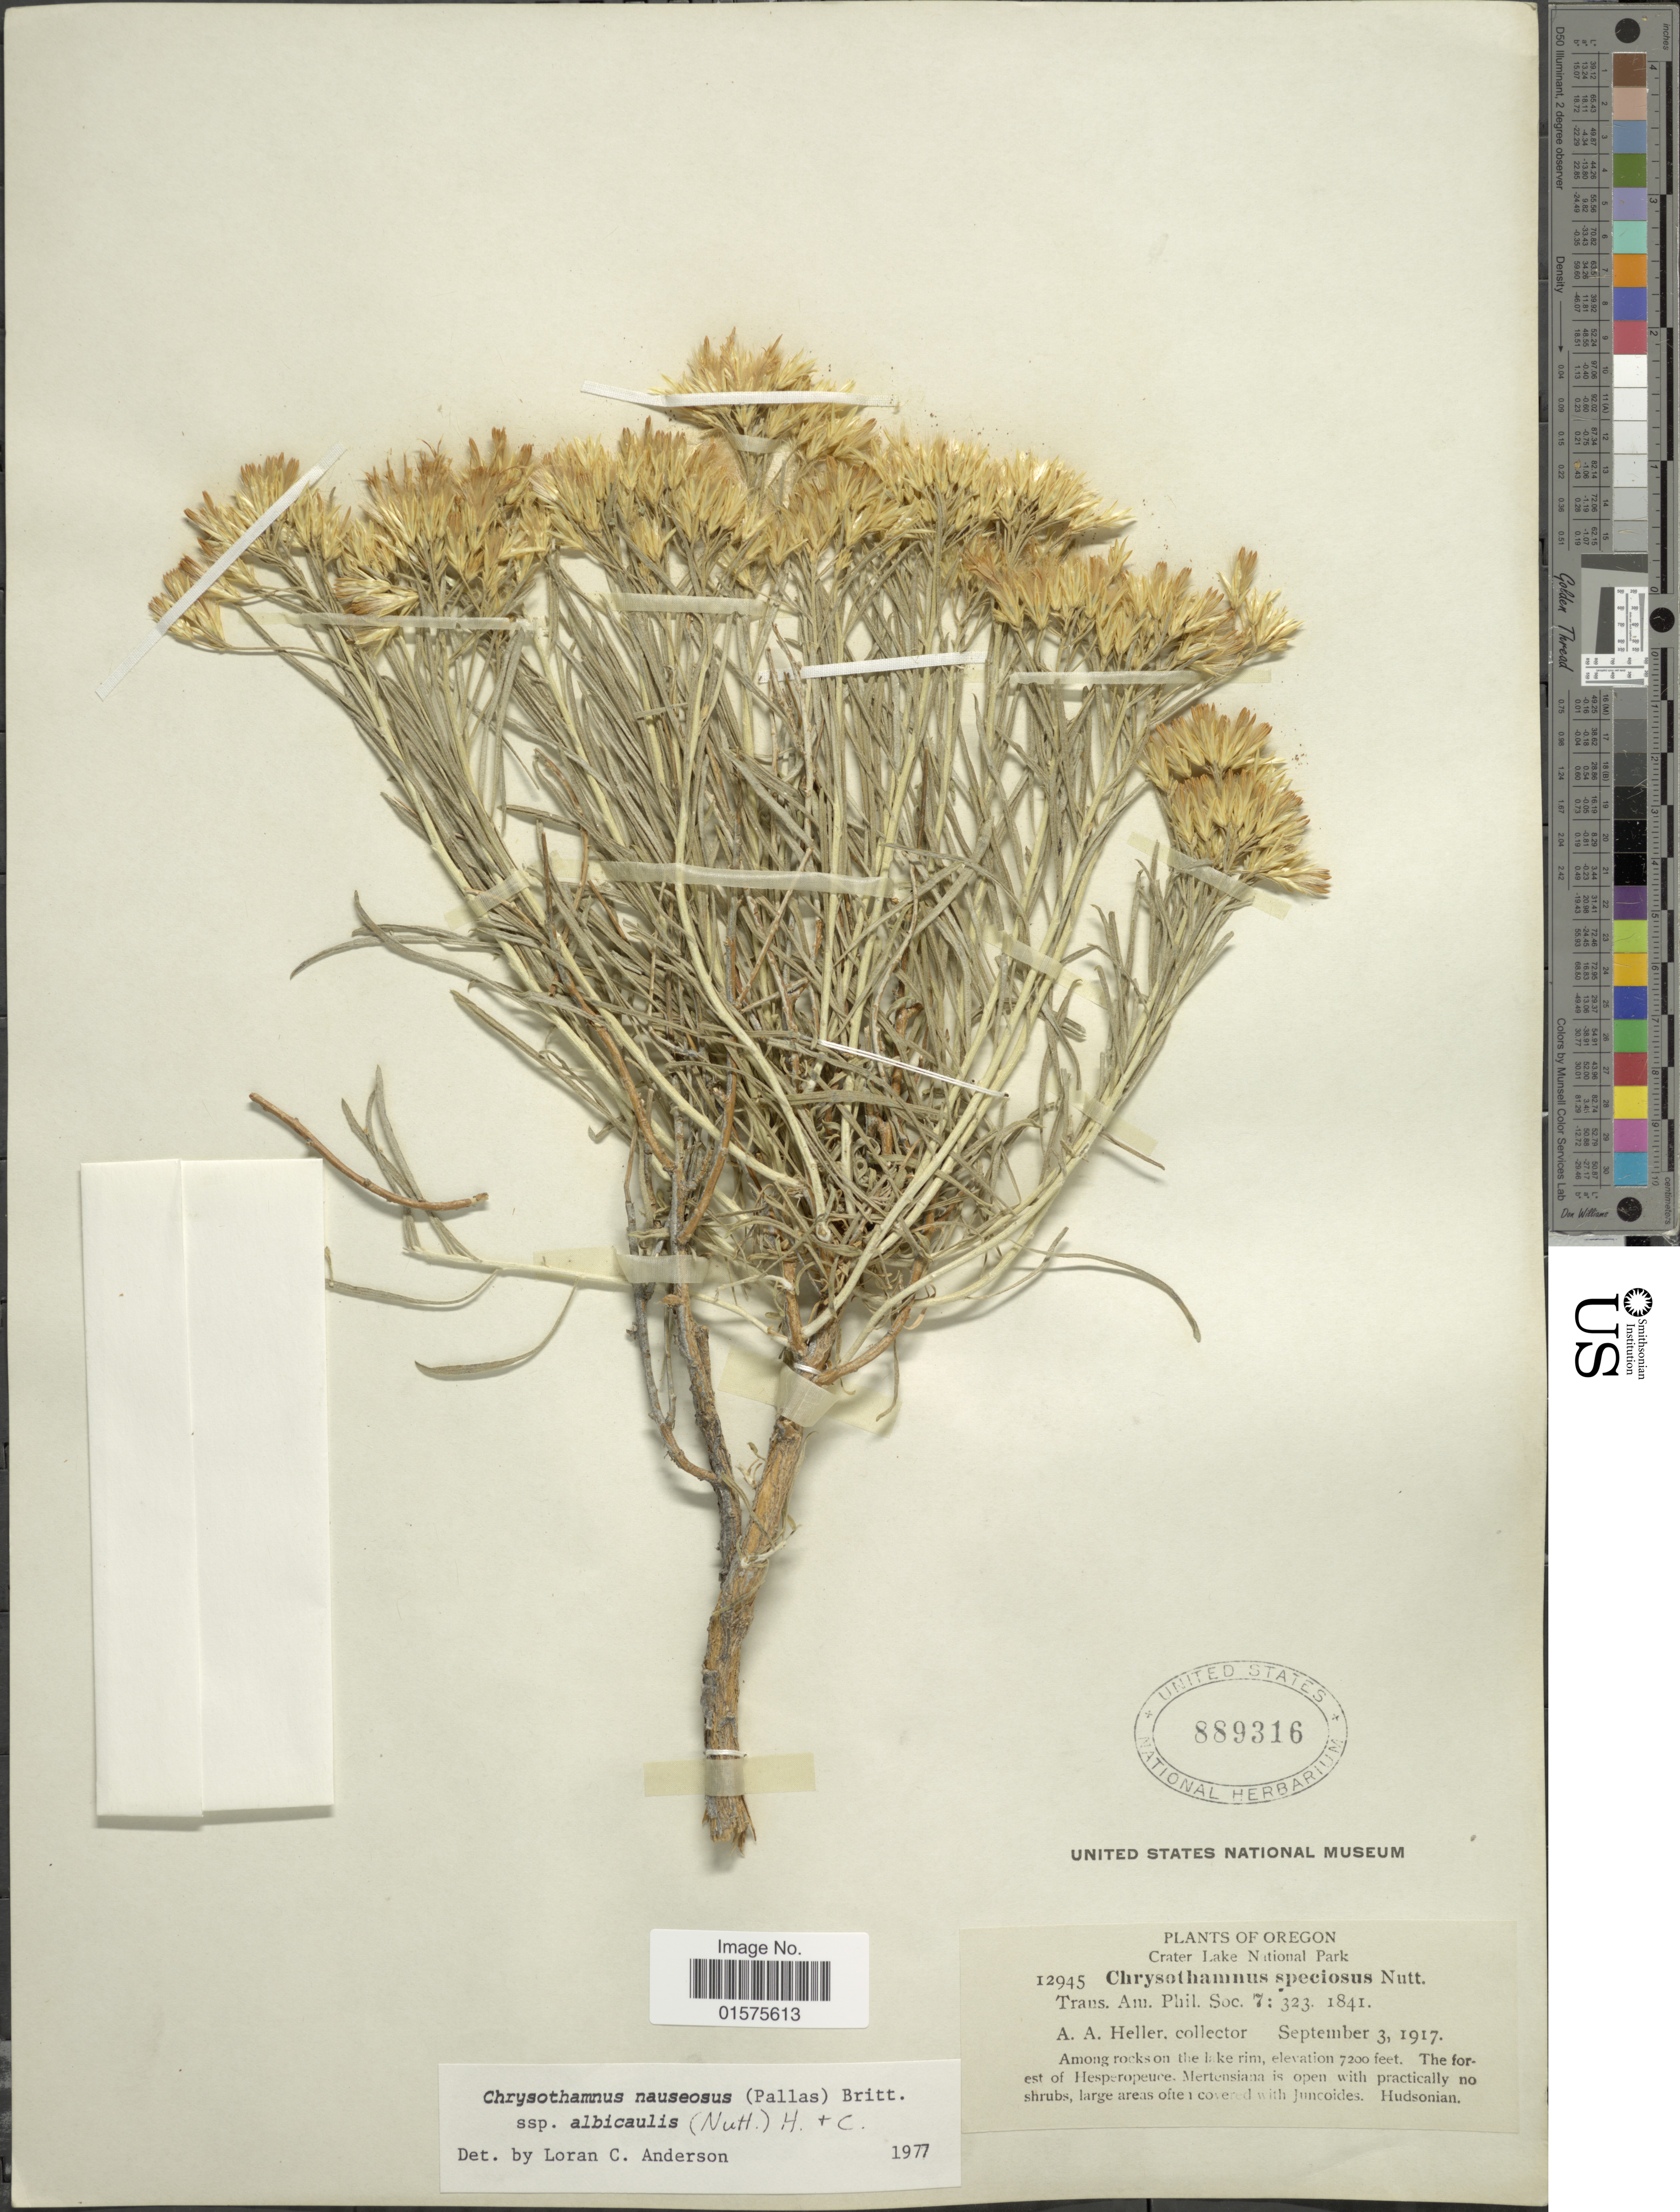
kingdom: Plantae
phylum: Tracheophyta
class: Magnoliopsida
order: Asterales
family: Asteraceae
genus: Ericameria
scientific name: Ericameria nauseosa var. speciosa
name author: (Nutt.) G.L. Nesom & G.I. Baird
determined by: Urbatsch, Lowell E., Curator (LSU), Louisiana State University (UNITED STATES)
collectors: A. A. Heller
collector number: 12945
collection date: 1917-09-03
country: United States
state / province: Oregon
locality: Crater Lake National Park. Hudsonian [unsure placement]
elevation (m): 2195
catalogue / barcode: US 889316